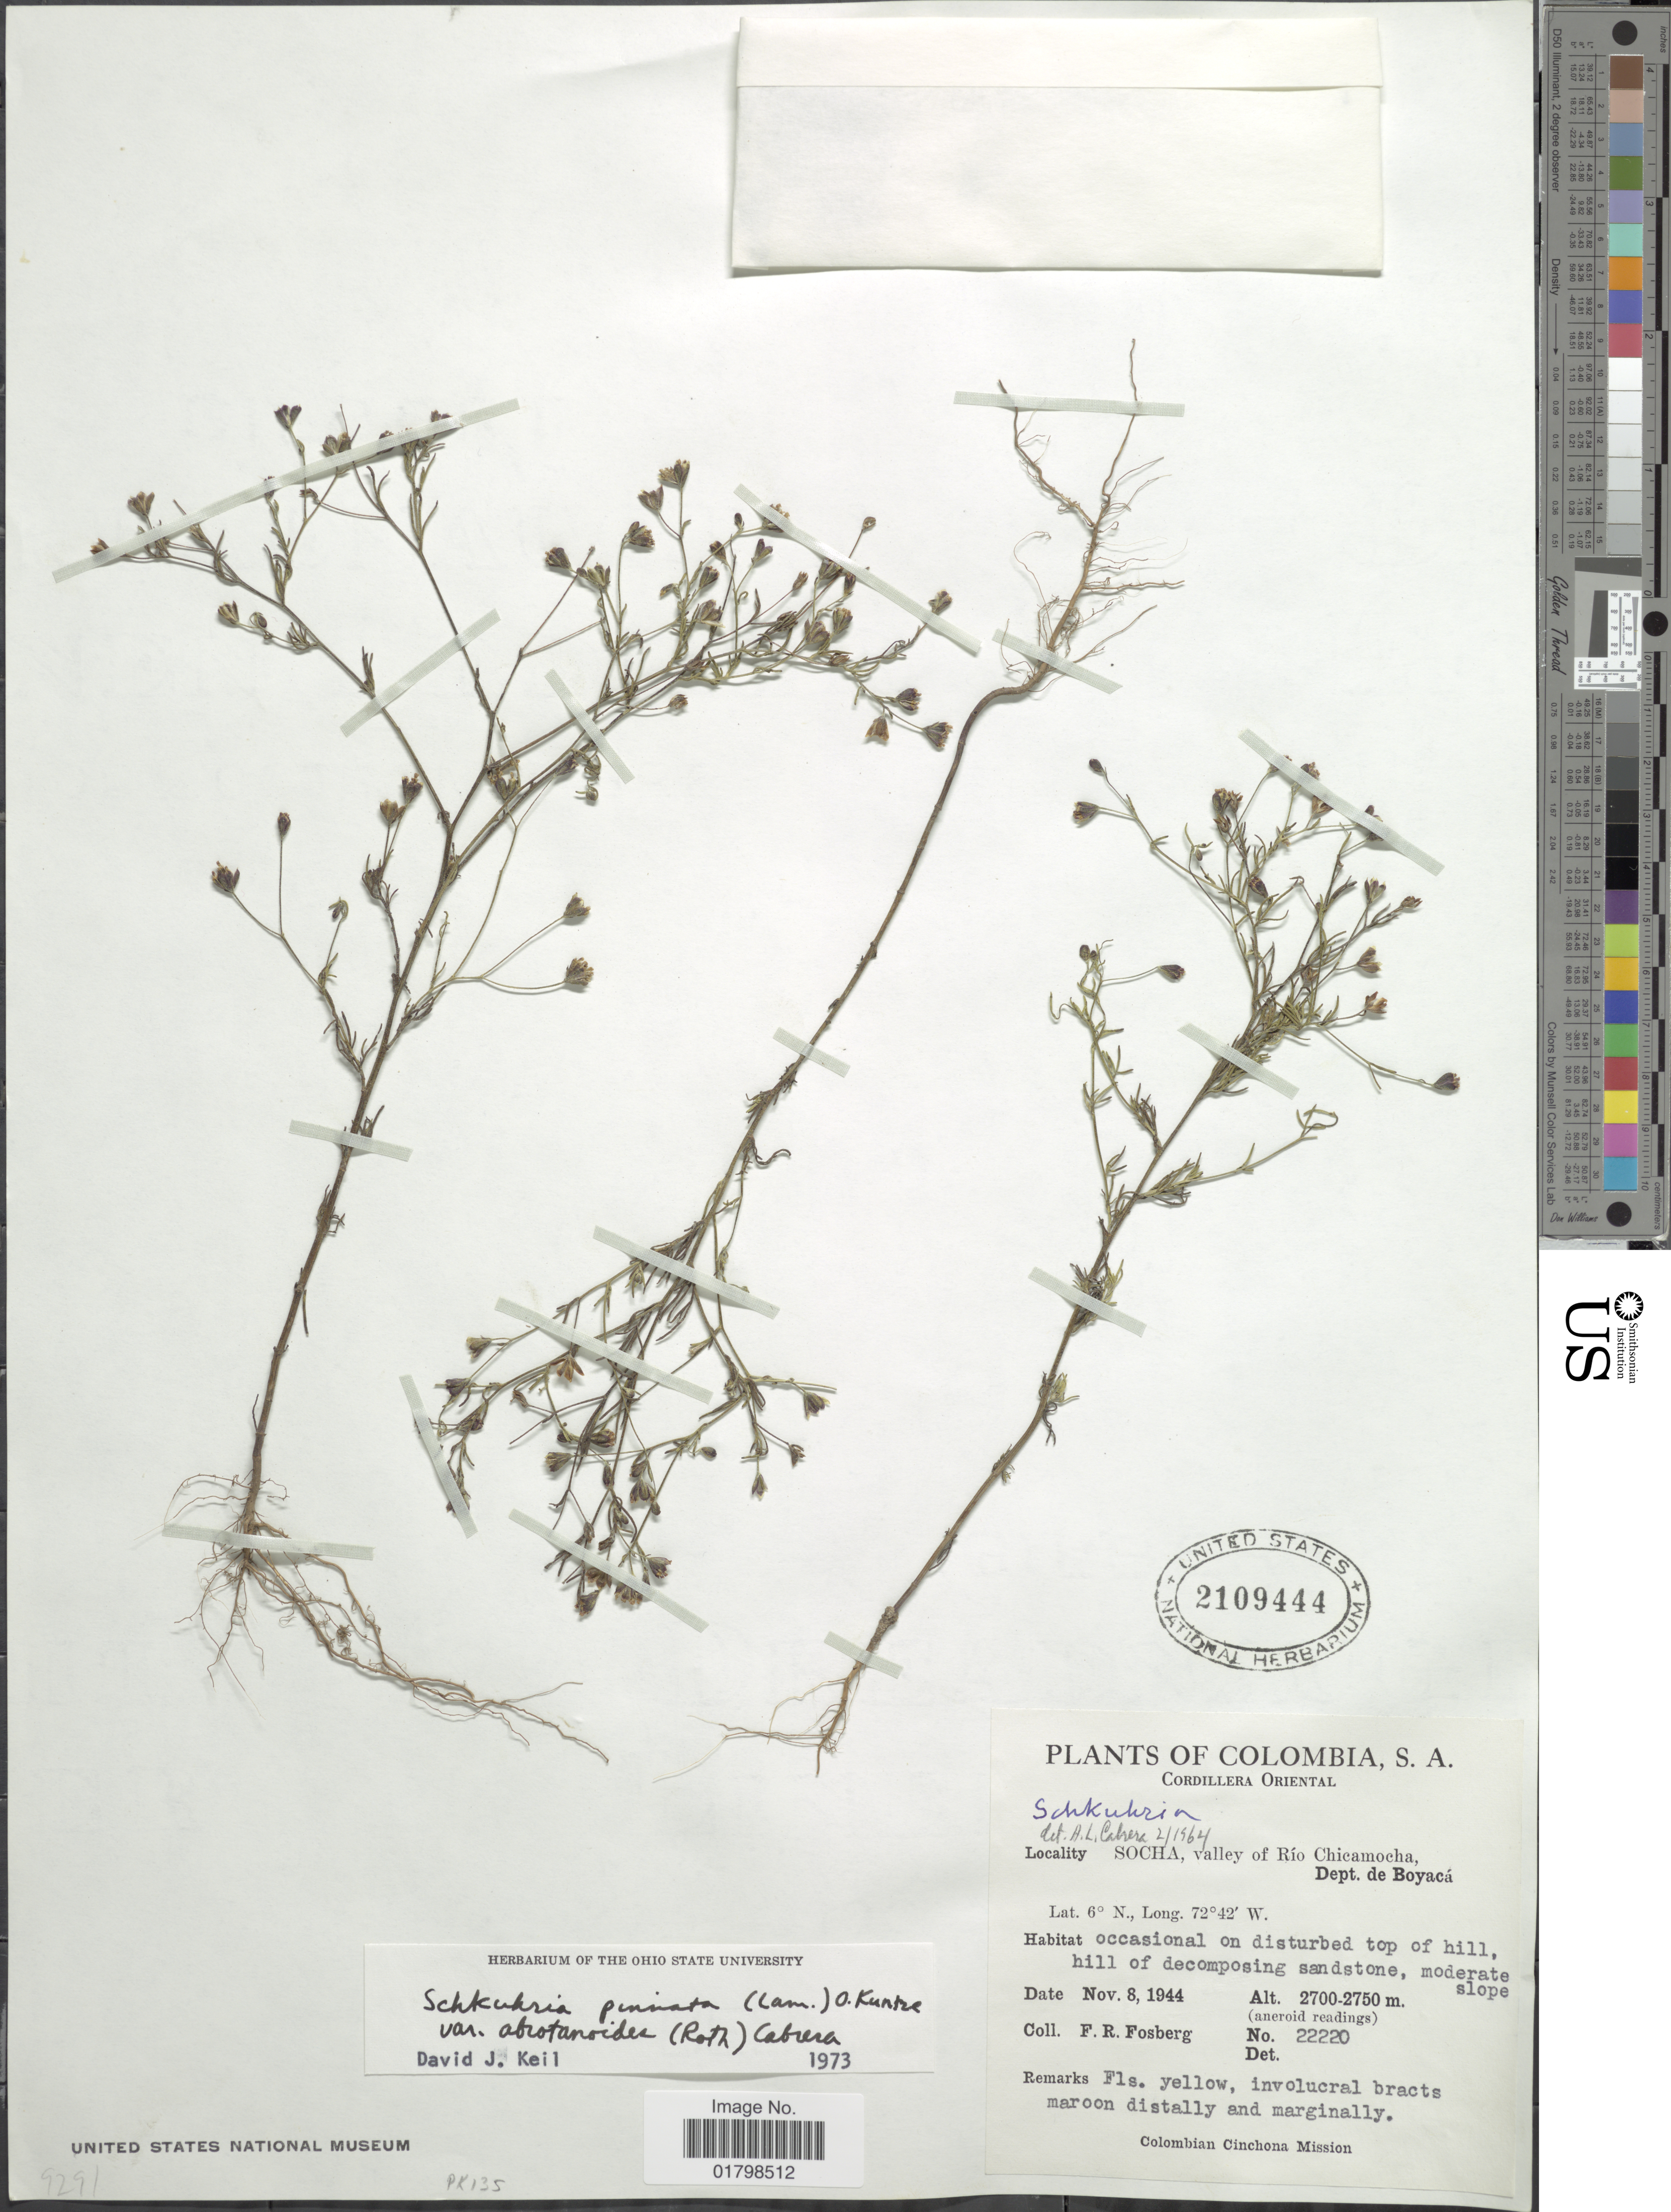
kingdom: Plantae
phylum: Tracheophyta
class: Magnoliopsida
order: Asterales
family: Asteraceae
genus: Schkuhria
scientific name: Schkuhria pinnata var. abrotanoides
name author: (Roth) Cabrera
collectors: F. R. Fosberg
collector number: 22220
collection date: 1944-11-08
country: Colombia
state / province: Boyacá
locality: Cordillera Oriental, Socha, valley of Rio Chicamocha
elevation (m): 2700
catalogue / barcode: US 2109444